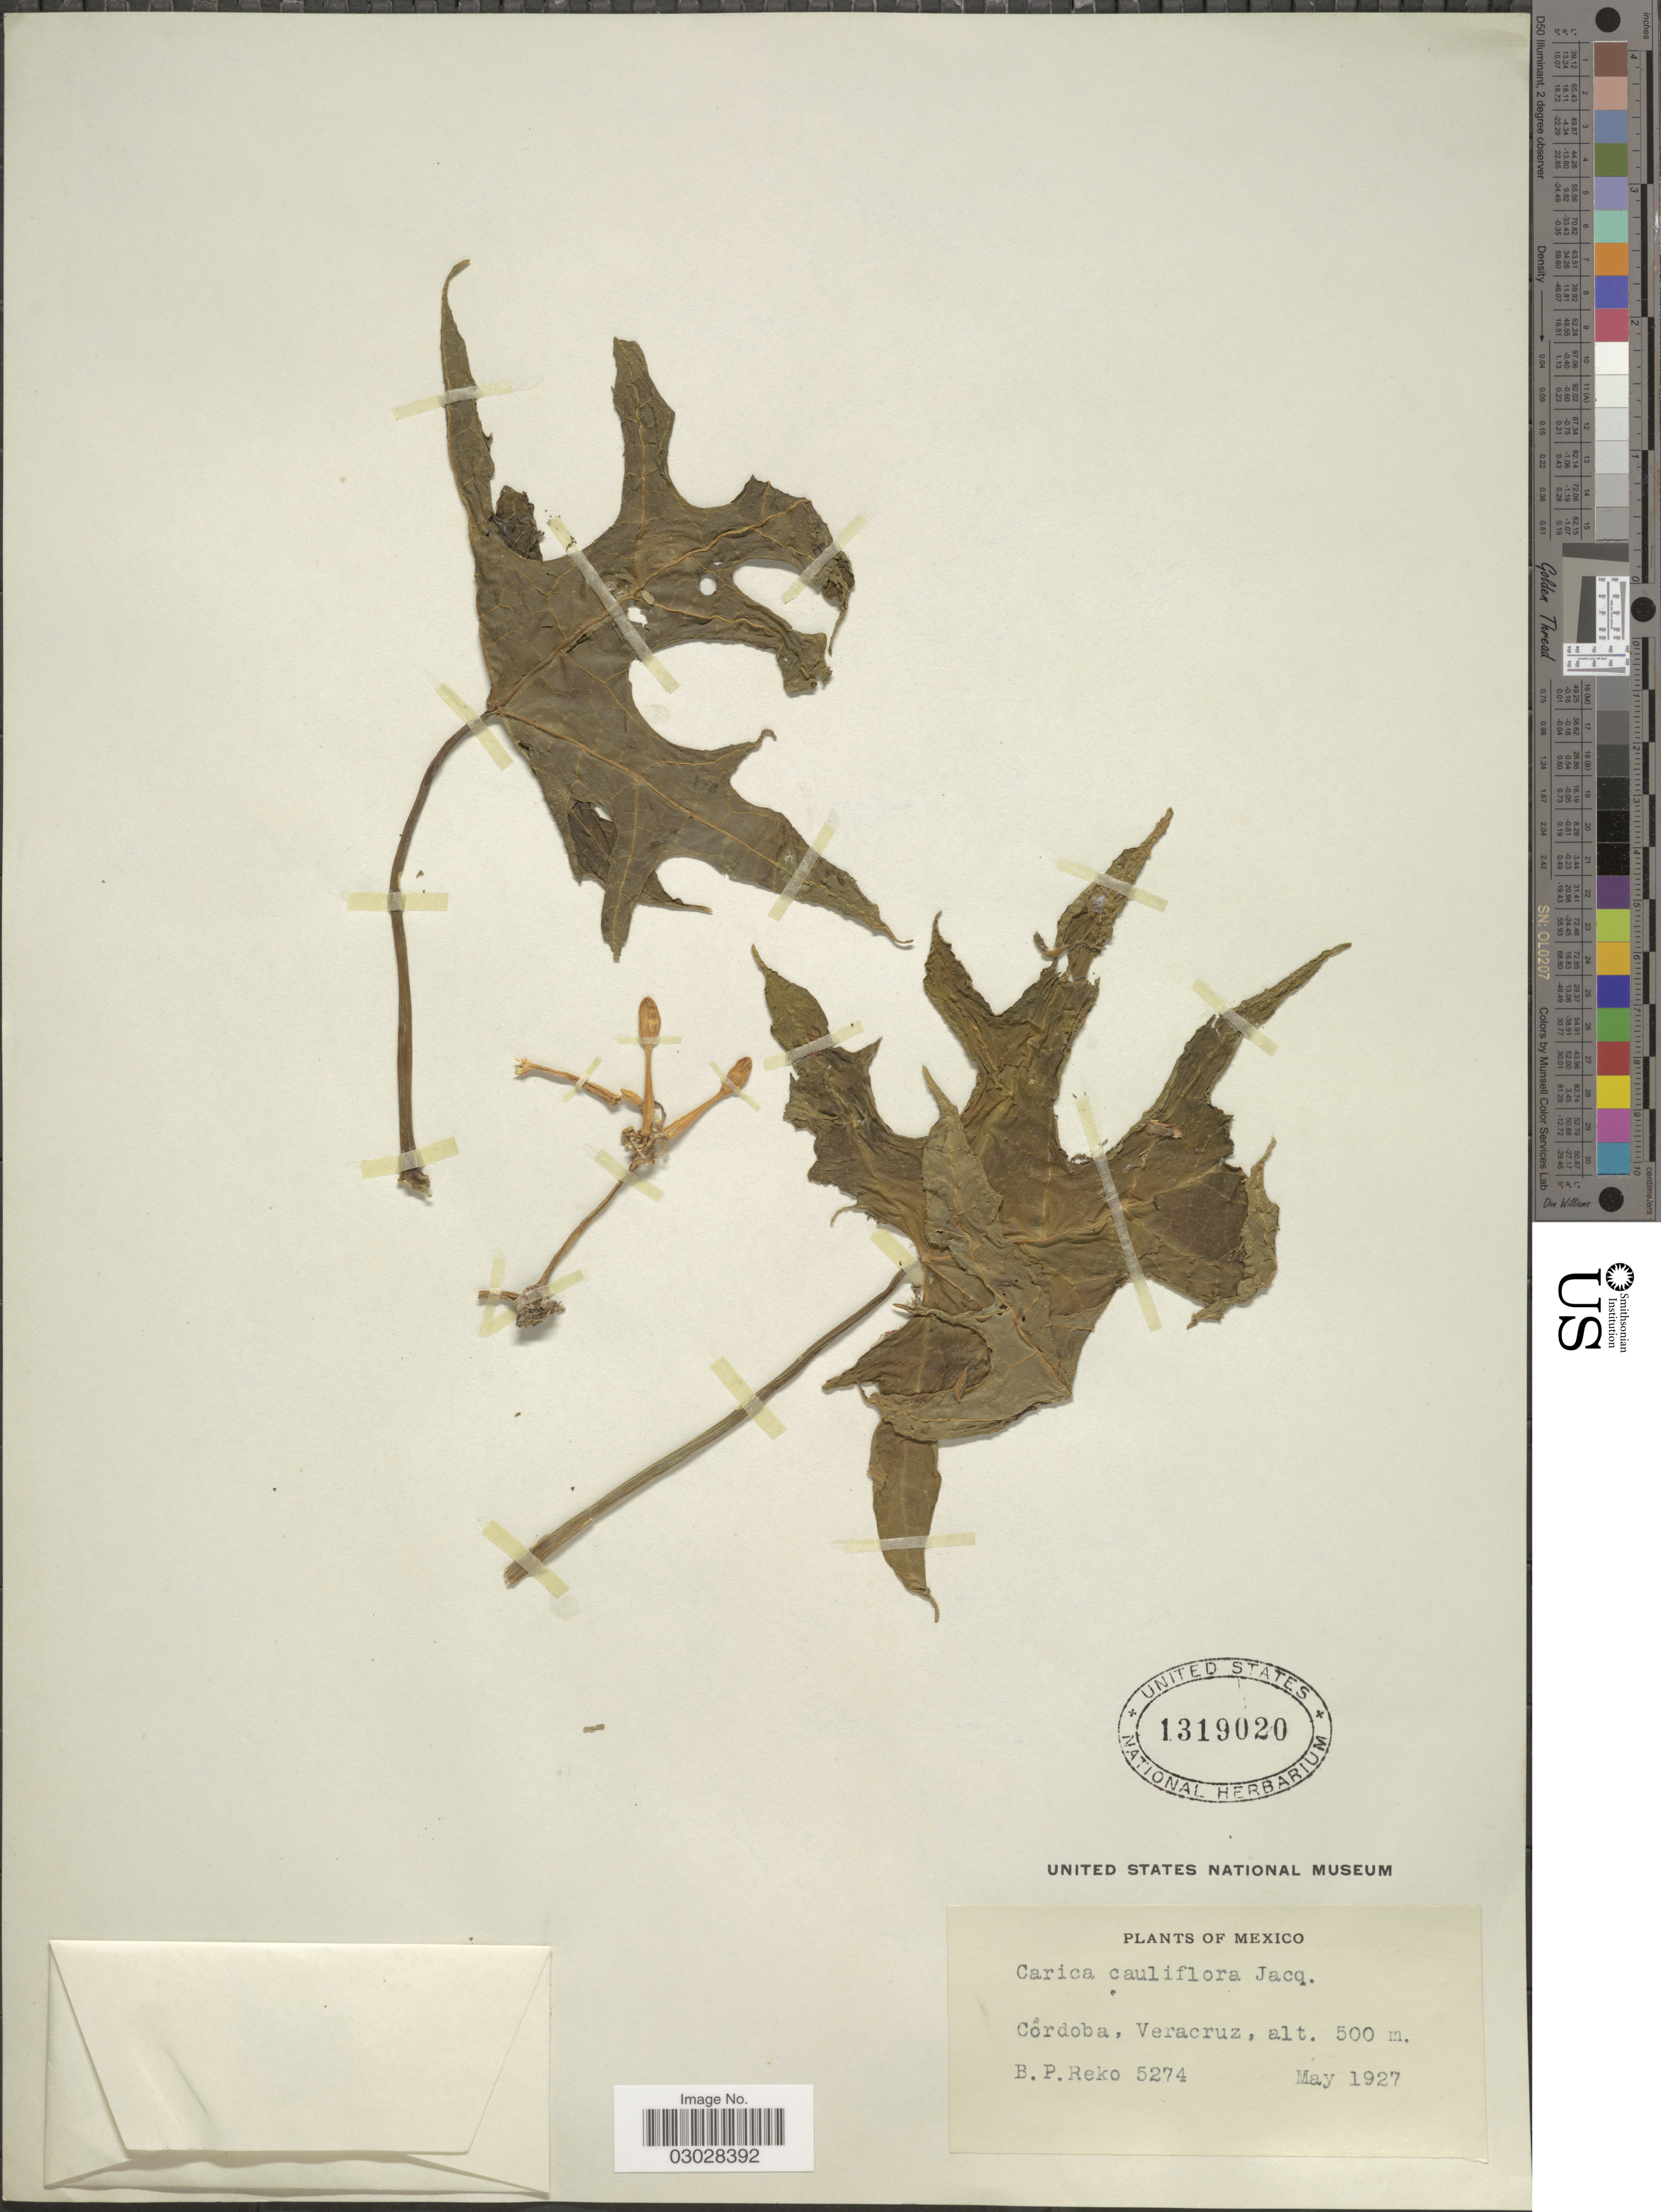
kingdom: Plantae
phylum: Tracheophyta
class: Magnoliopsida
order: Brassicales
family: Caricaceae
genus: Vasconcellea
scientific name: Vasconcellea cauliflora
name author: (Jacq.) A. DC.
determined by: Strong, M. T., (US), Smithsonian Institution - National Museum of Natural History (UNITED STATES)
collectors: B. P. Reko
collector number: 5274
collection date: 1927-05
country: Mexico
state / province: Veracruz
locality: Cordoba, Veracruz.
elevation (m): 500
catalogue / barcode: US 1319020